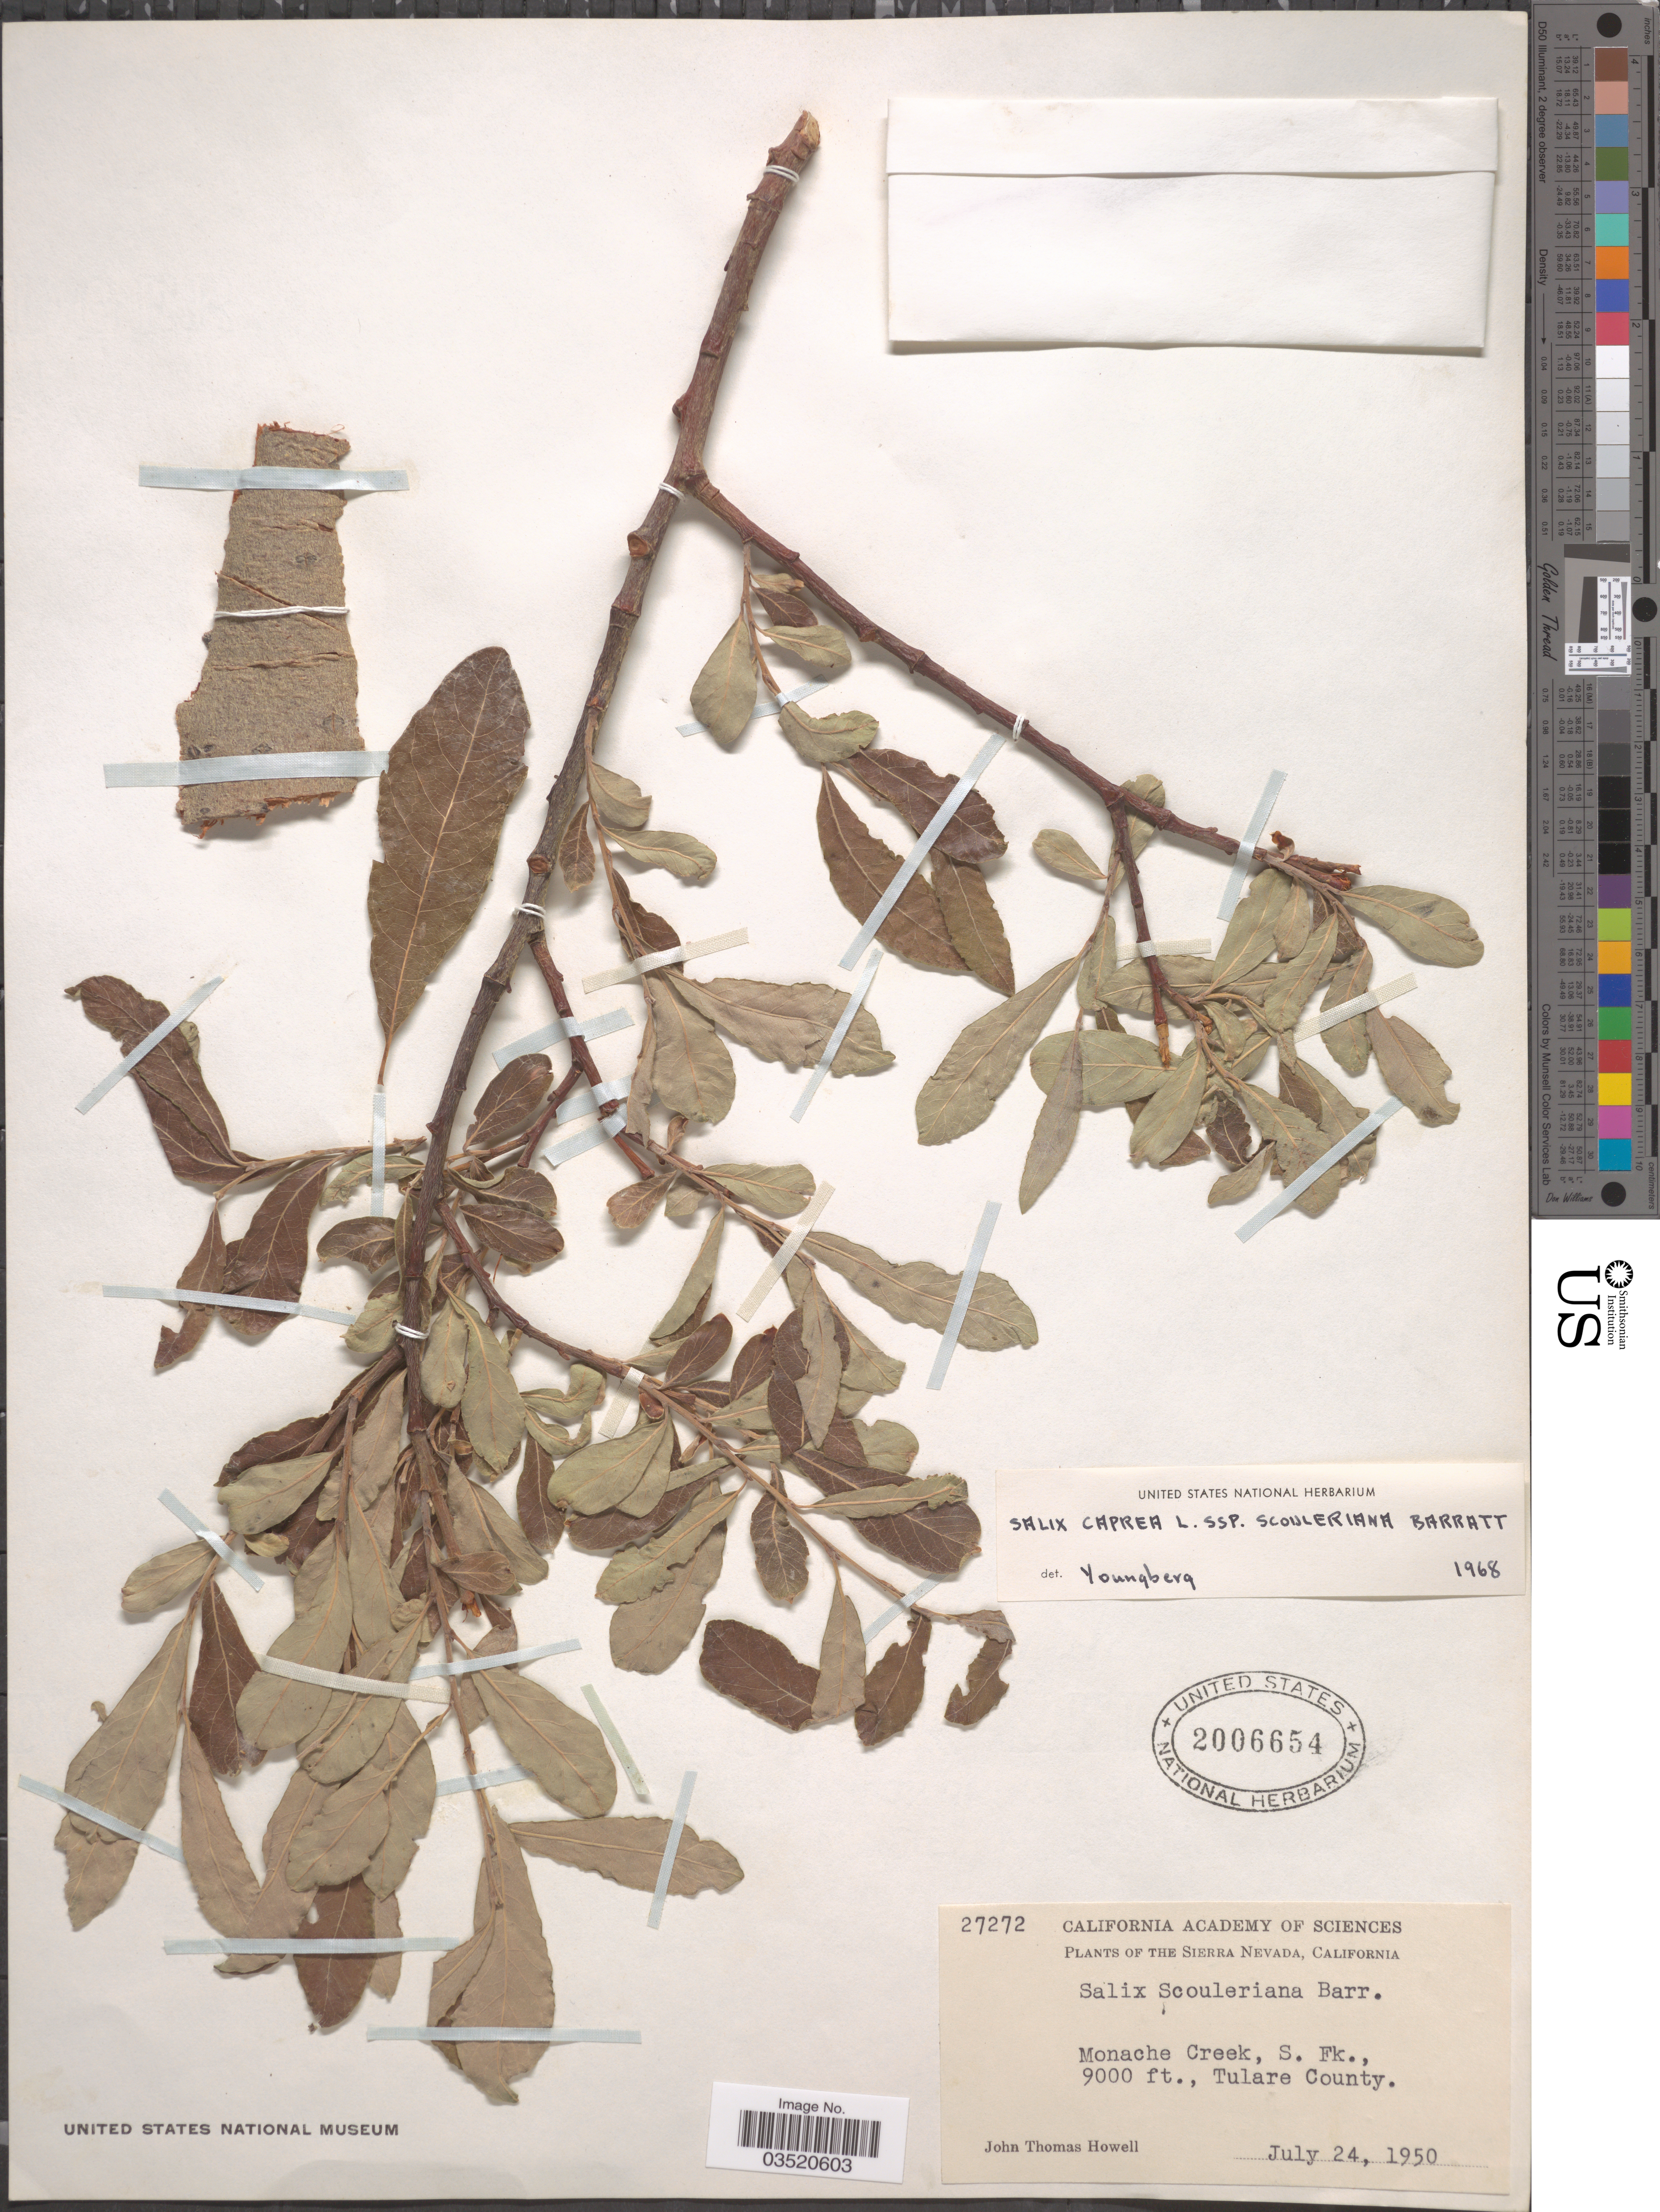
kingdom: Plantae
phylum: Tracheophyta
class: Magnoliopsida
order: Malpighiales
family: Salicaceae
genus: Salix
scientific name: Salix scouleriana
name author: Barratt ex Hook.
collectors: J. T. Howell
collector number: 27272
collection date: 1950-07-24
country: United States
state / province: California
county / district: Tulare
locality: The Sierra Nevada. Monache Creek, S. Fk., Tulare County.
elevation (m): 2743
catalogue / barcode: US 2006654